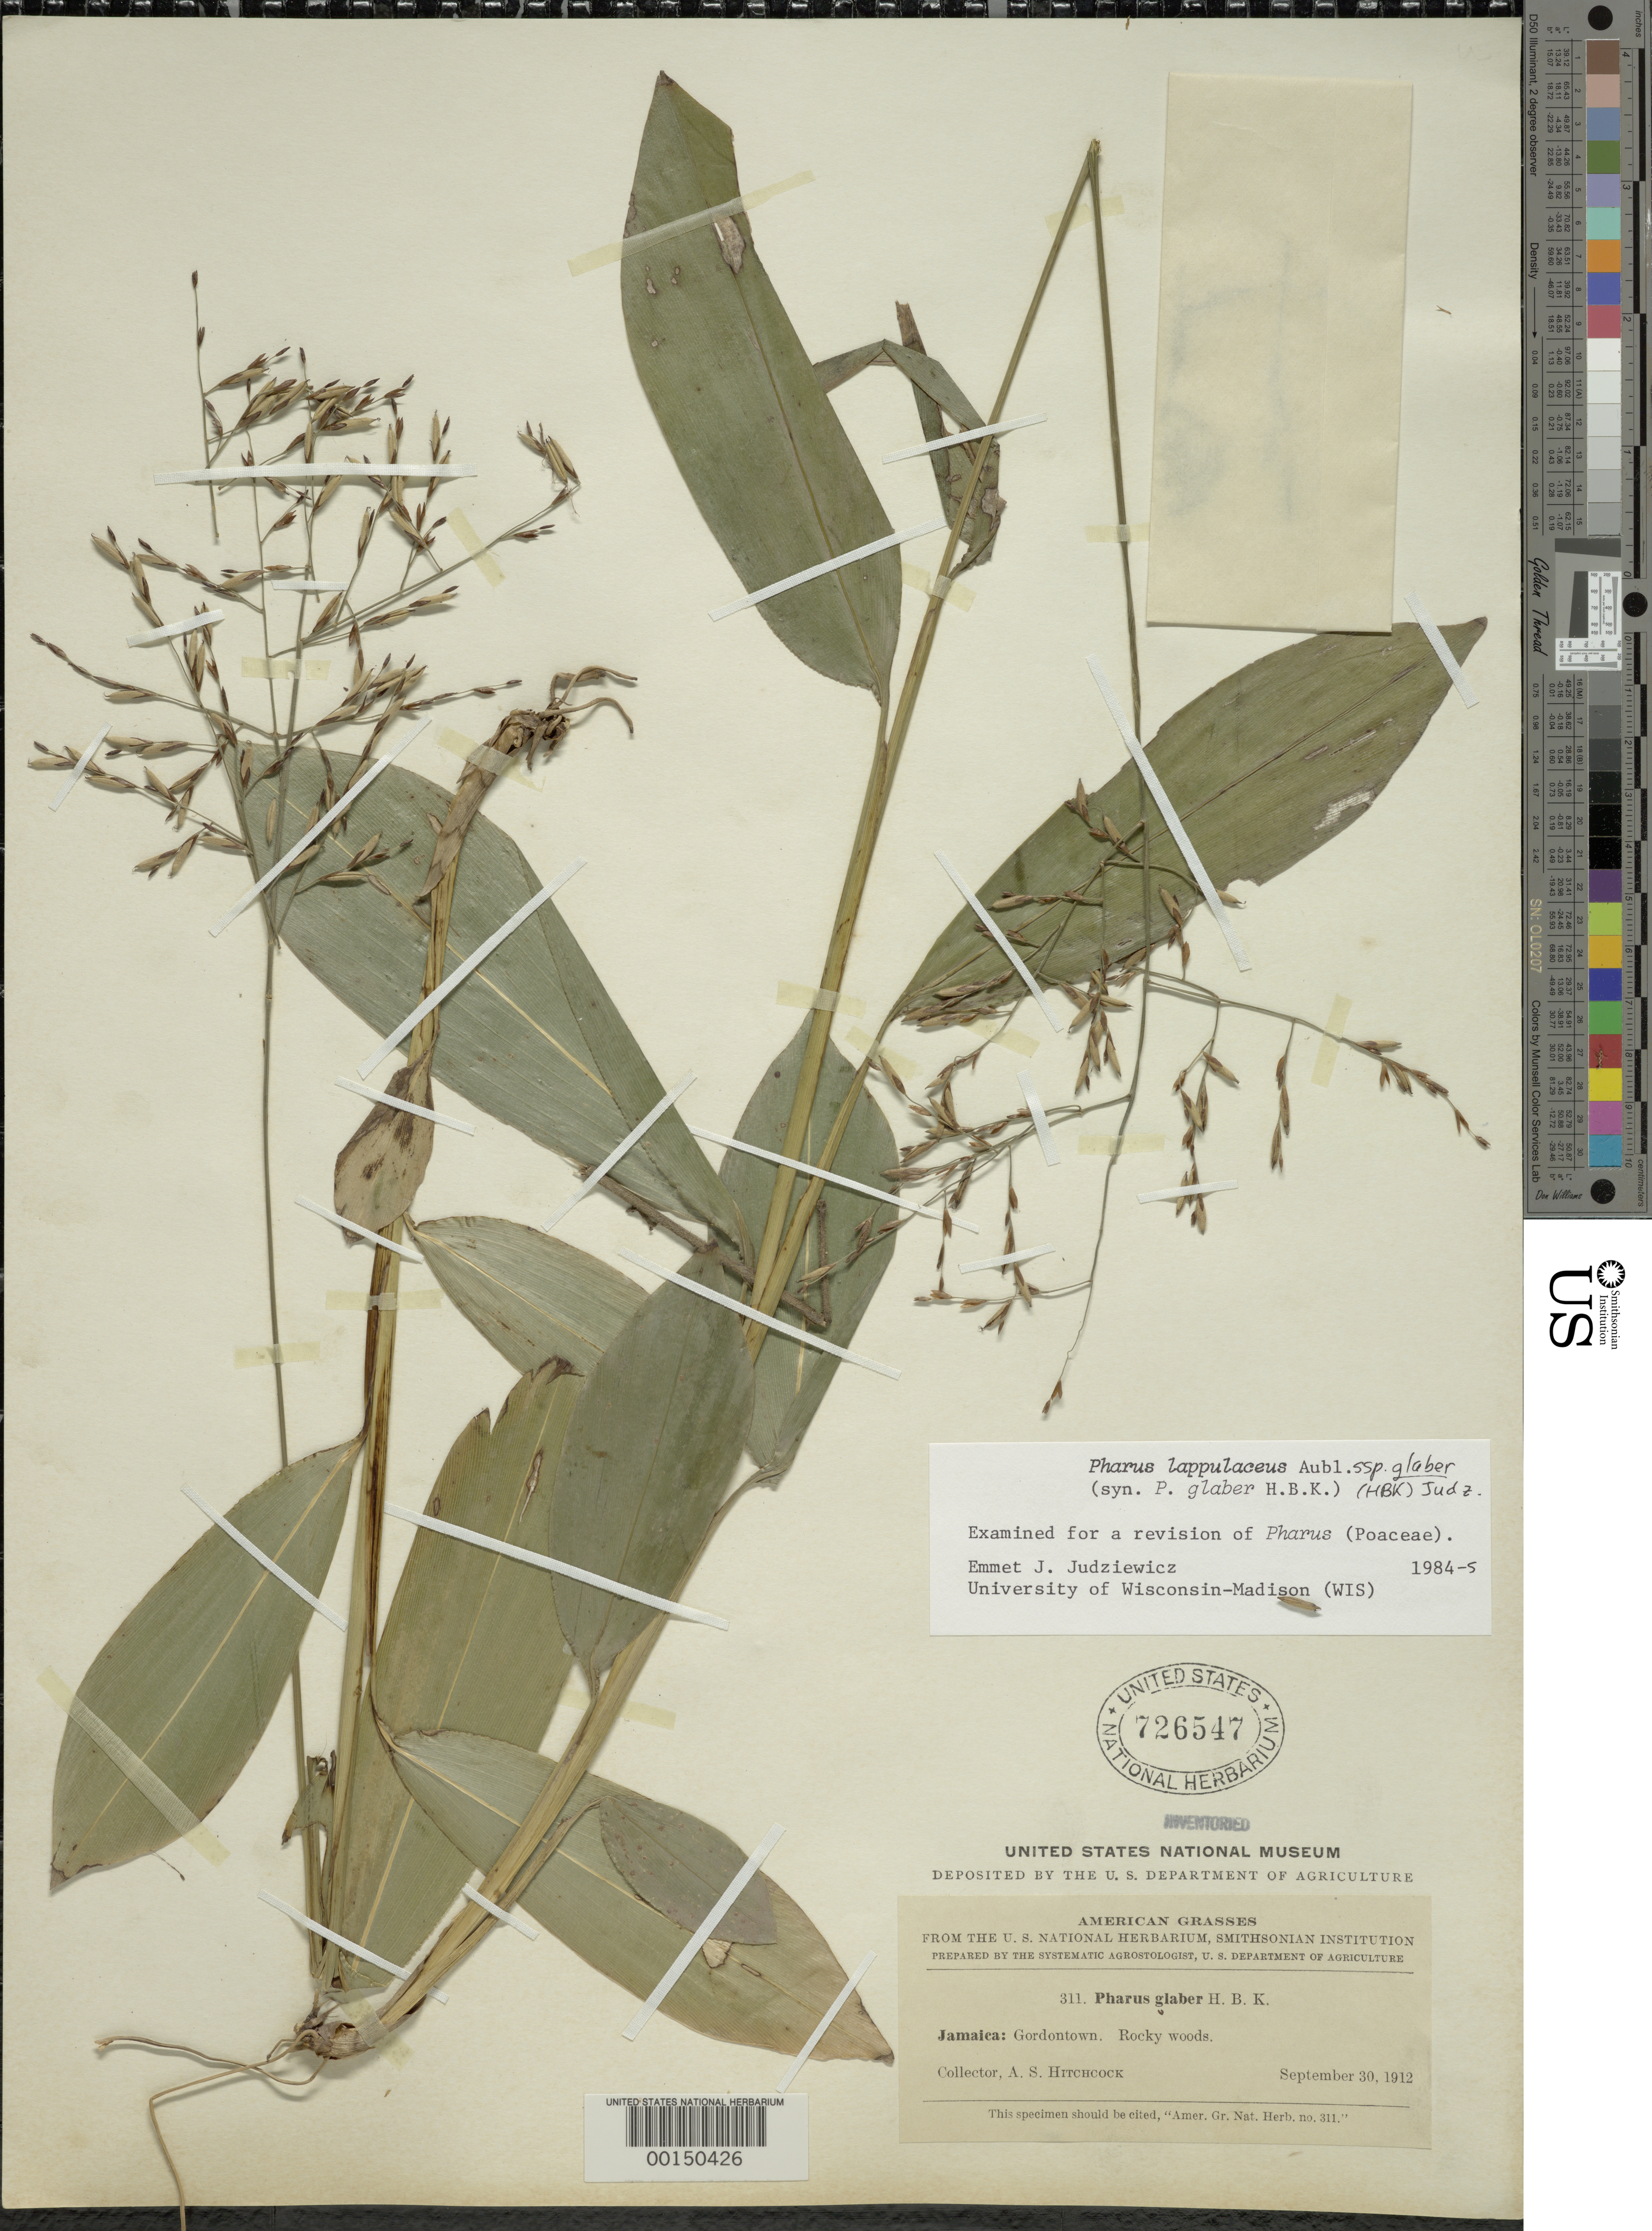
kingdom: Plantae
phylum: Tracheophyta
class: Liliopsida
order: Poales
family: Poaceae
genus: Pharus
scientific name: Pharus lappulaceus subsp. glaber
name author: (Kunth) Judz.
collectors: A. S. Hitchcock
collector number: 311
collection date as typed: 30 Sep 1912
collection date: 1912-09-30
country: Jamaica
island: Greater Antilles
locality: Gordontown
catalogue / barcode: US 726547